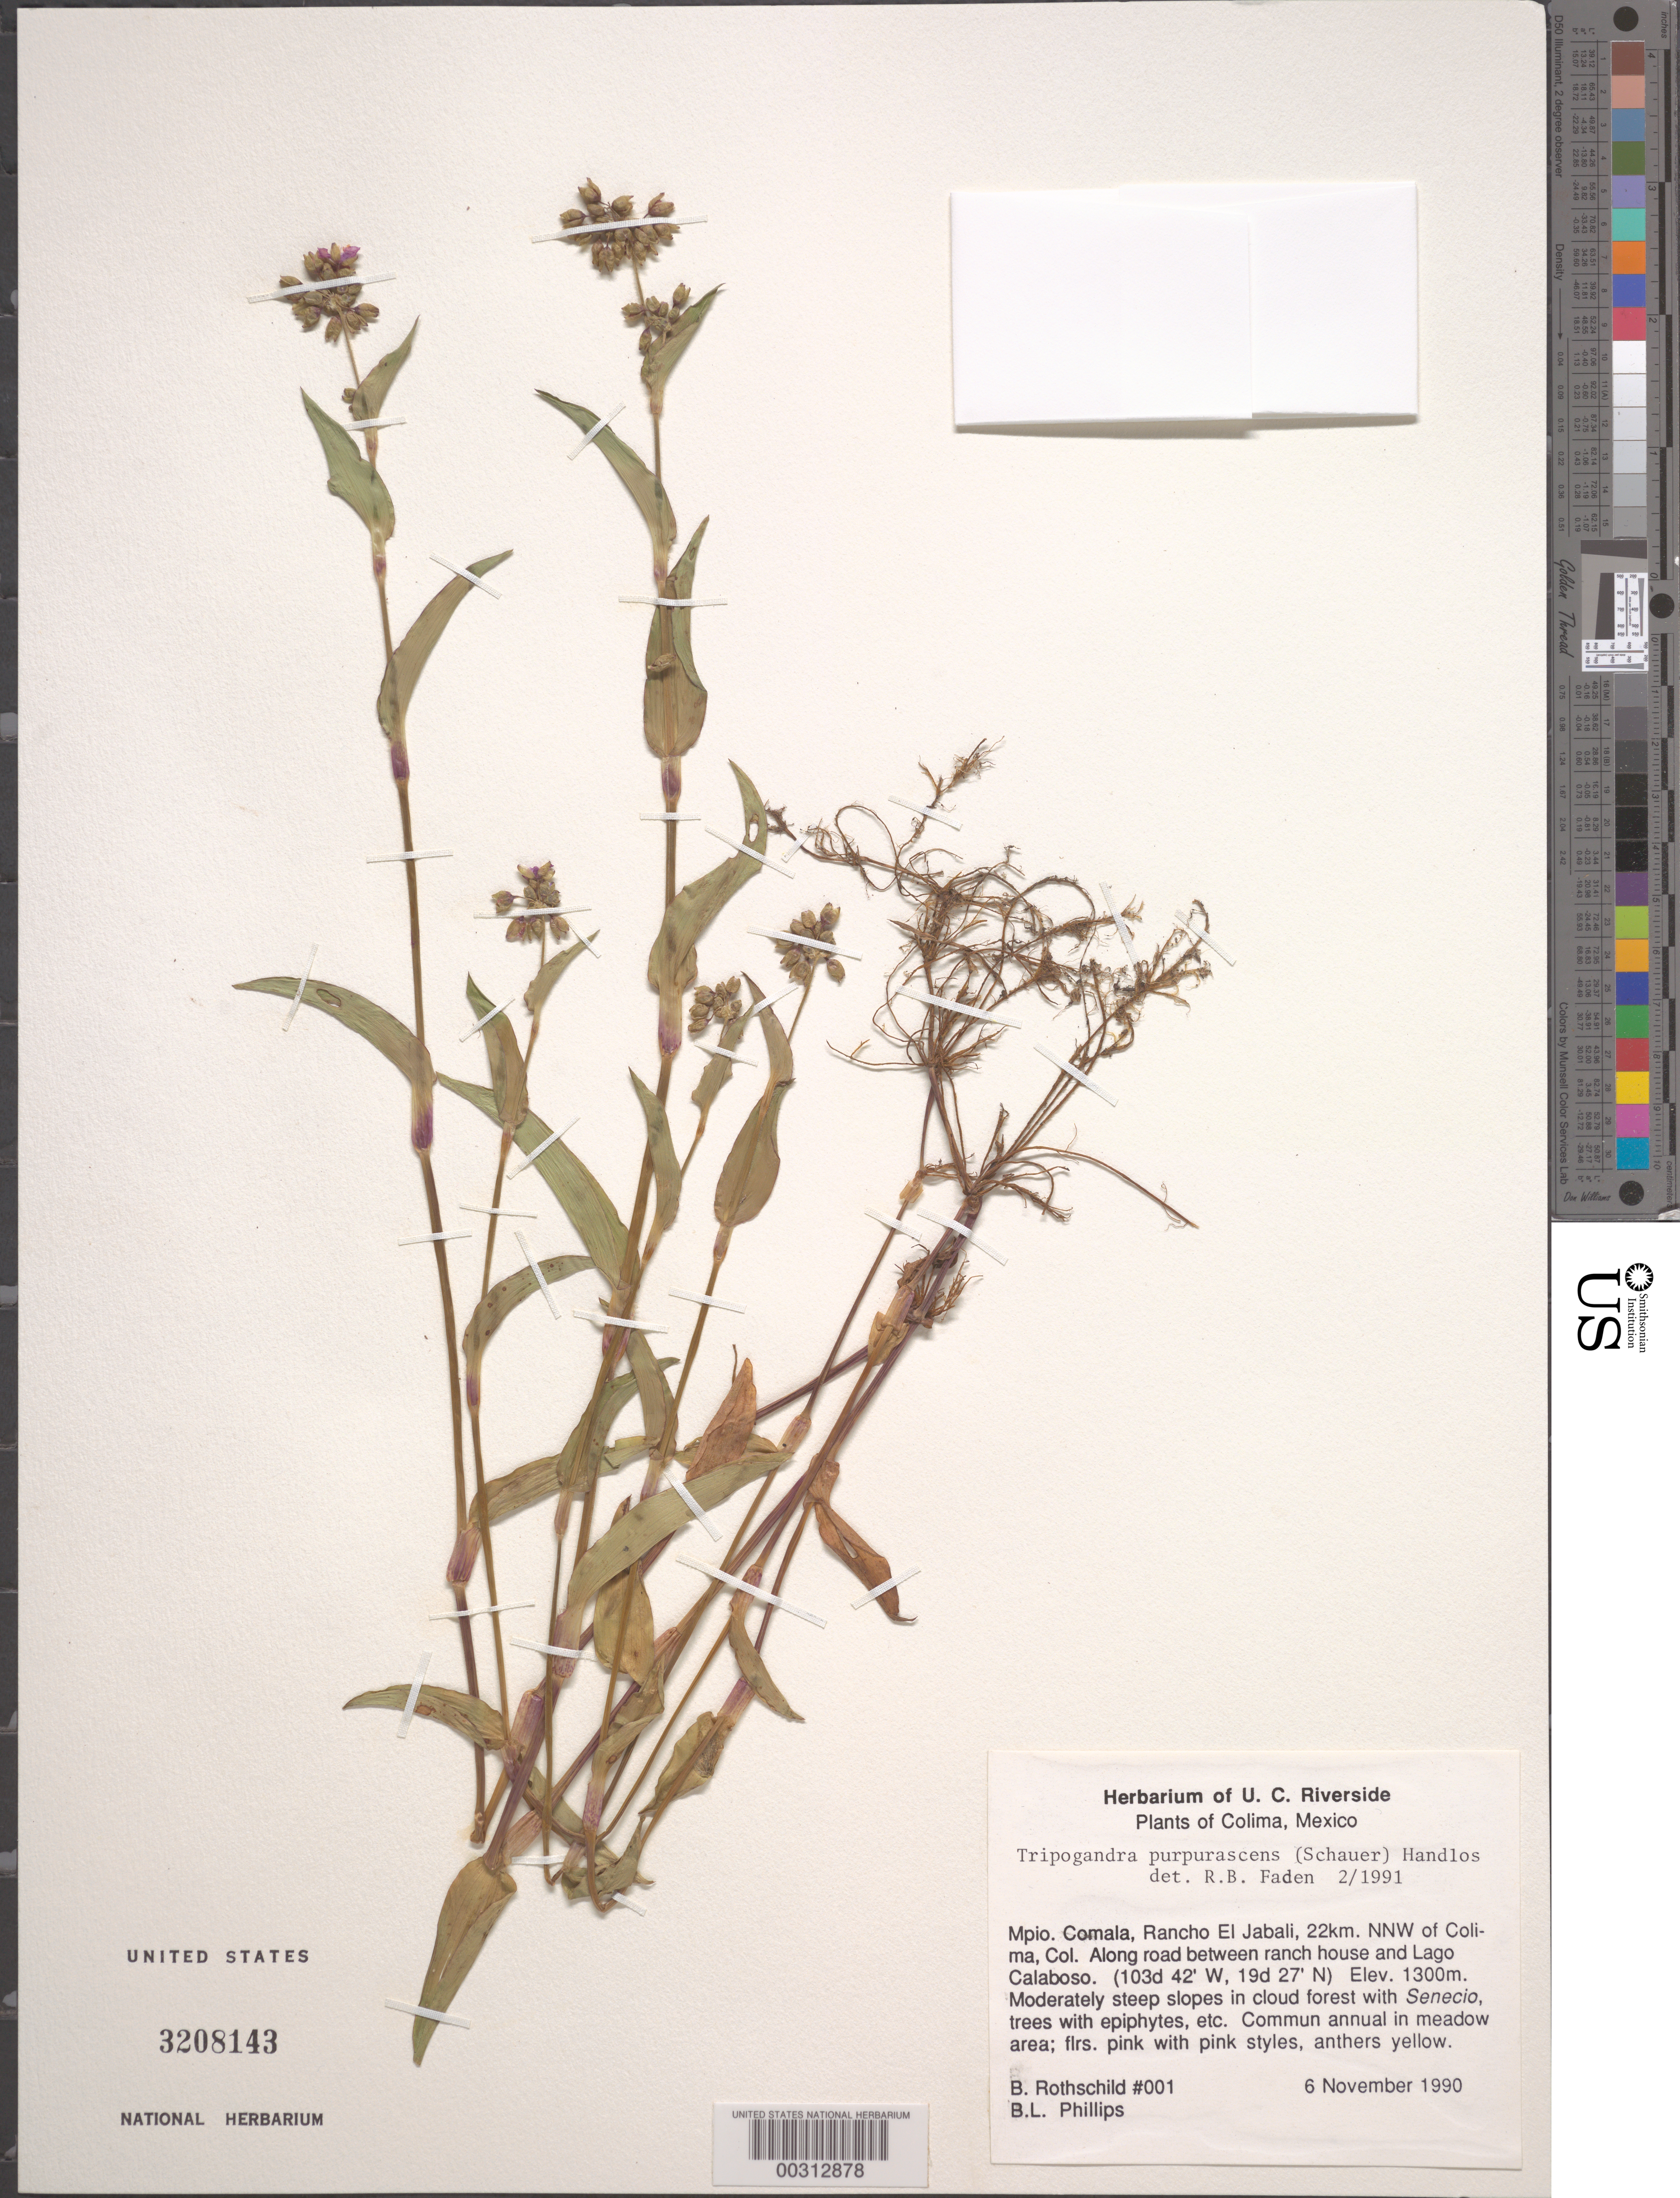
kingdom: Plantae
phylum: Tracheophyta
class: Liliopsida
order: Commelinales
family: Commelinaceae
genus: Tripogandra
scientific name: Tripogandra purpurascens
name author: (S. Schauer) Handlos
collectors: B. Rothschild & B. L. Phillips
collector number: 001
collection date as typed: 06 Nov 1990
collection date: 1990-11-06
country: Mexico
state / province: Colima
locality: Comala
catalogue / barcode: US 3208143